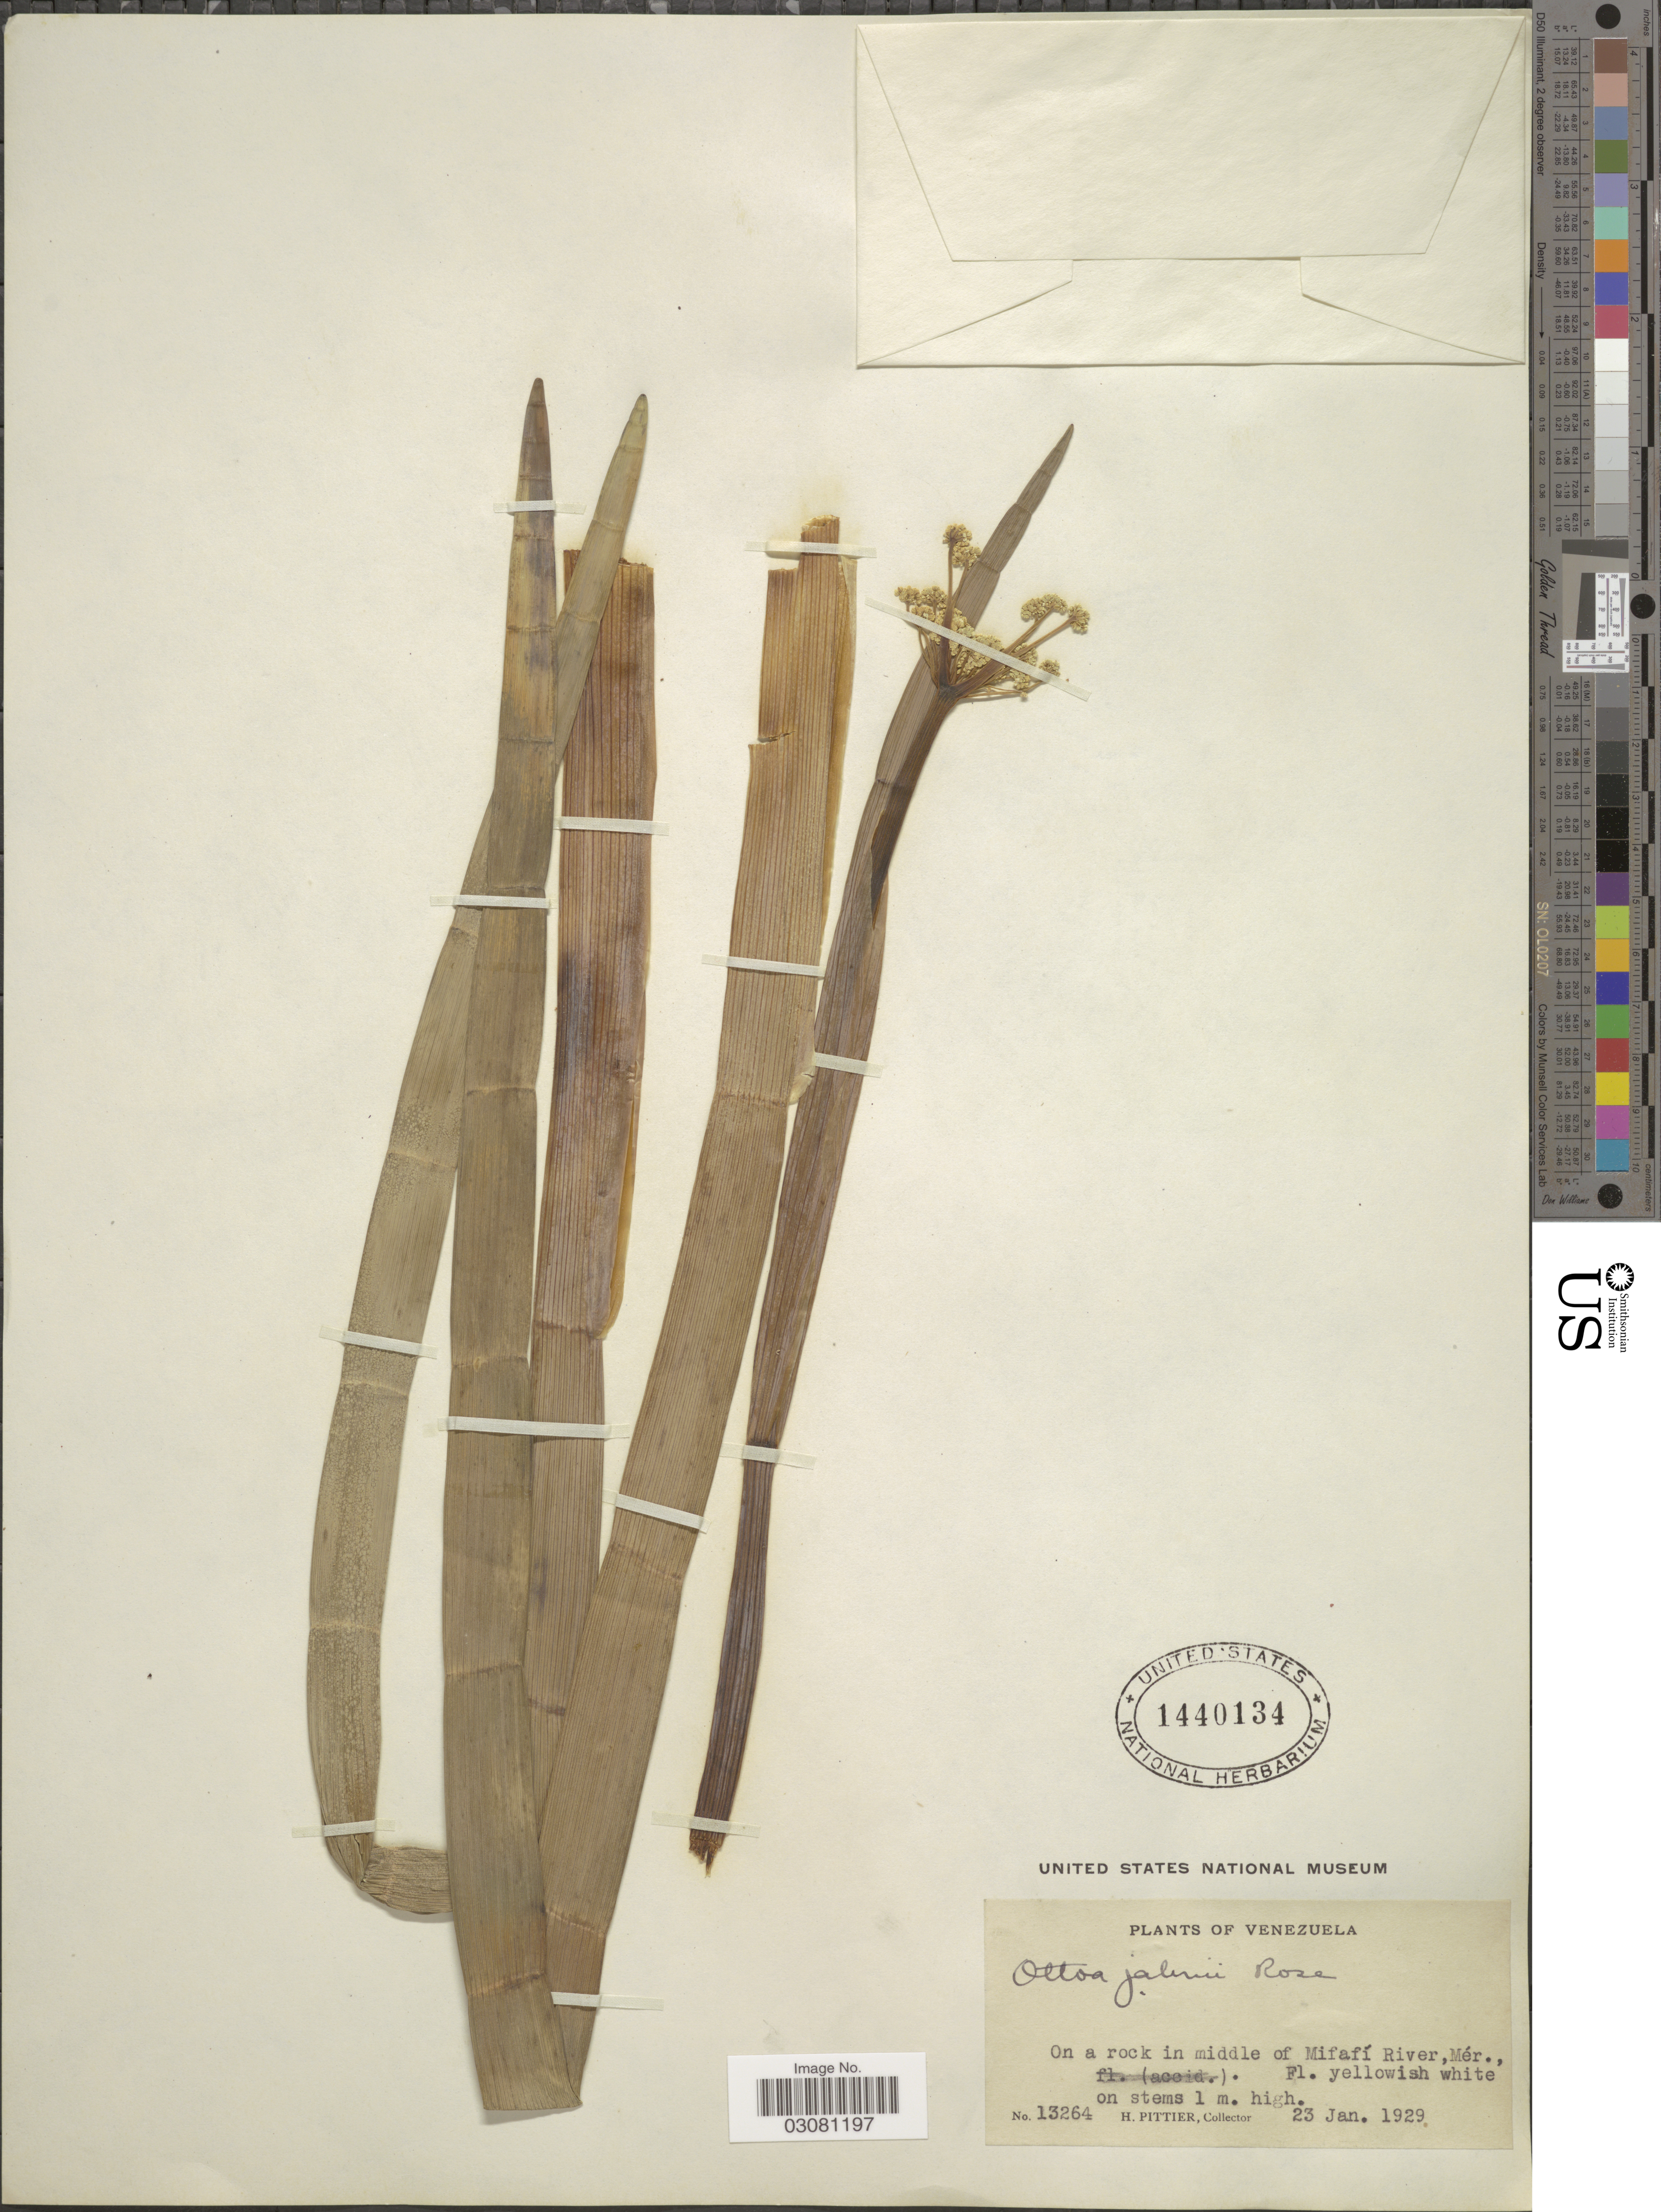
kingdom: Plantae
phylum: Tracheophyta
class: Magnoliopsida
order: Apiales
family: Apiaceae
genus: Ottoa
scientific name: Ottoa jahnii Rose, ined.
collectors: H. F. Pittier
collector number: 13264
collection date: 1929-01-23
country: Venezuela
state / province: Mérida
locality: On a rock in middle of Mifafí River, Mér.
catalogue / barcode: US 1440134